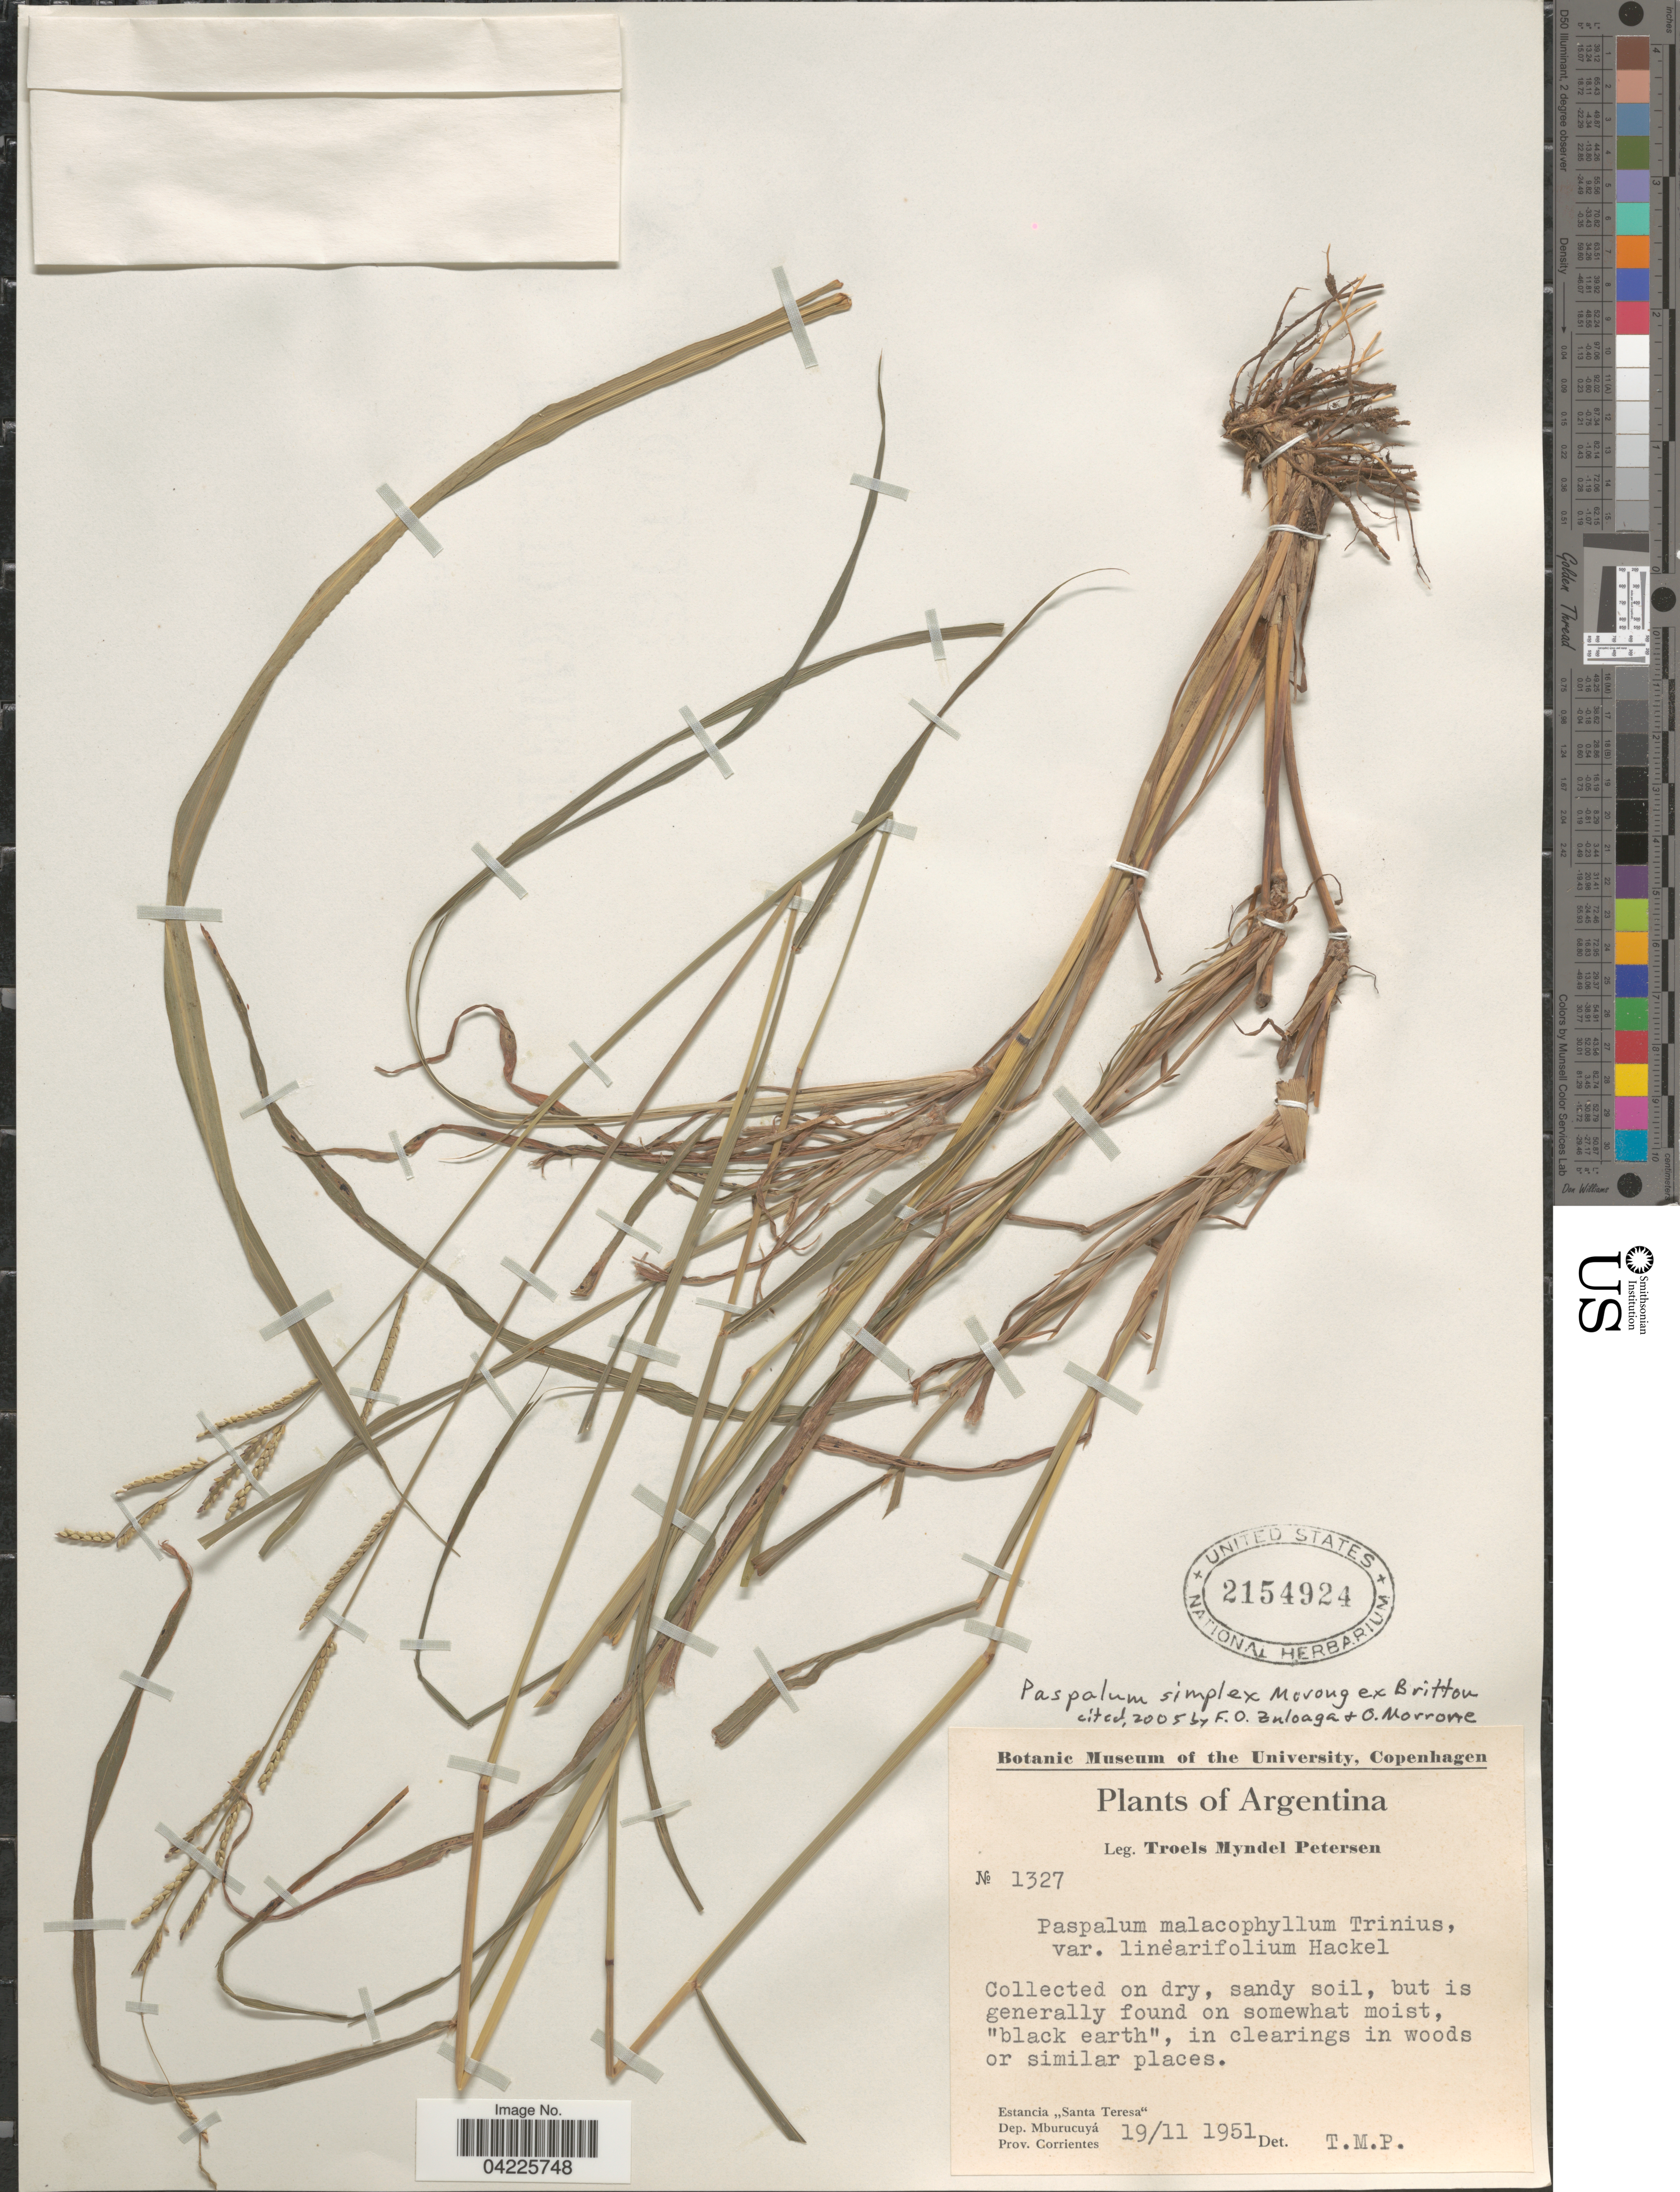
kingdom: Plantae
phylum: Tracheophyta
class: Liliopsida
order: Poales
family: Poaceae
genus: Paspalum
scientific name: Paspalum simplex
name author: Morong in Morong & Britton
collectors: T. M. Petersen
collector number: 1327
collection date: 1951-11-19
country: Argentina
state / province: Corrientes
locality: Estancia "Santa Teresa". Dep. Mburucuyá.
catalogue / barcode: US 2154924